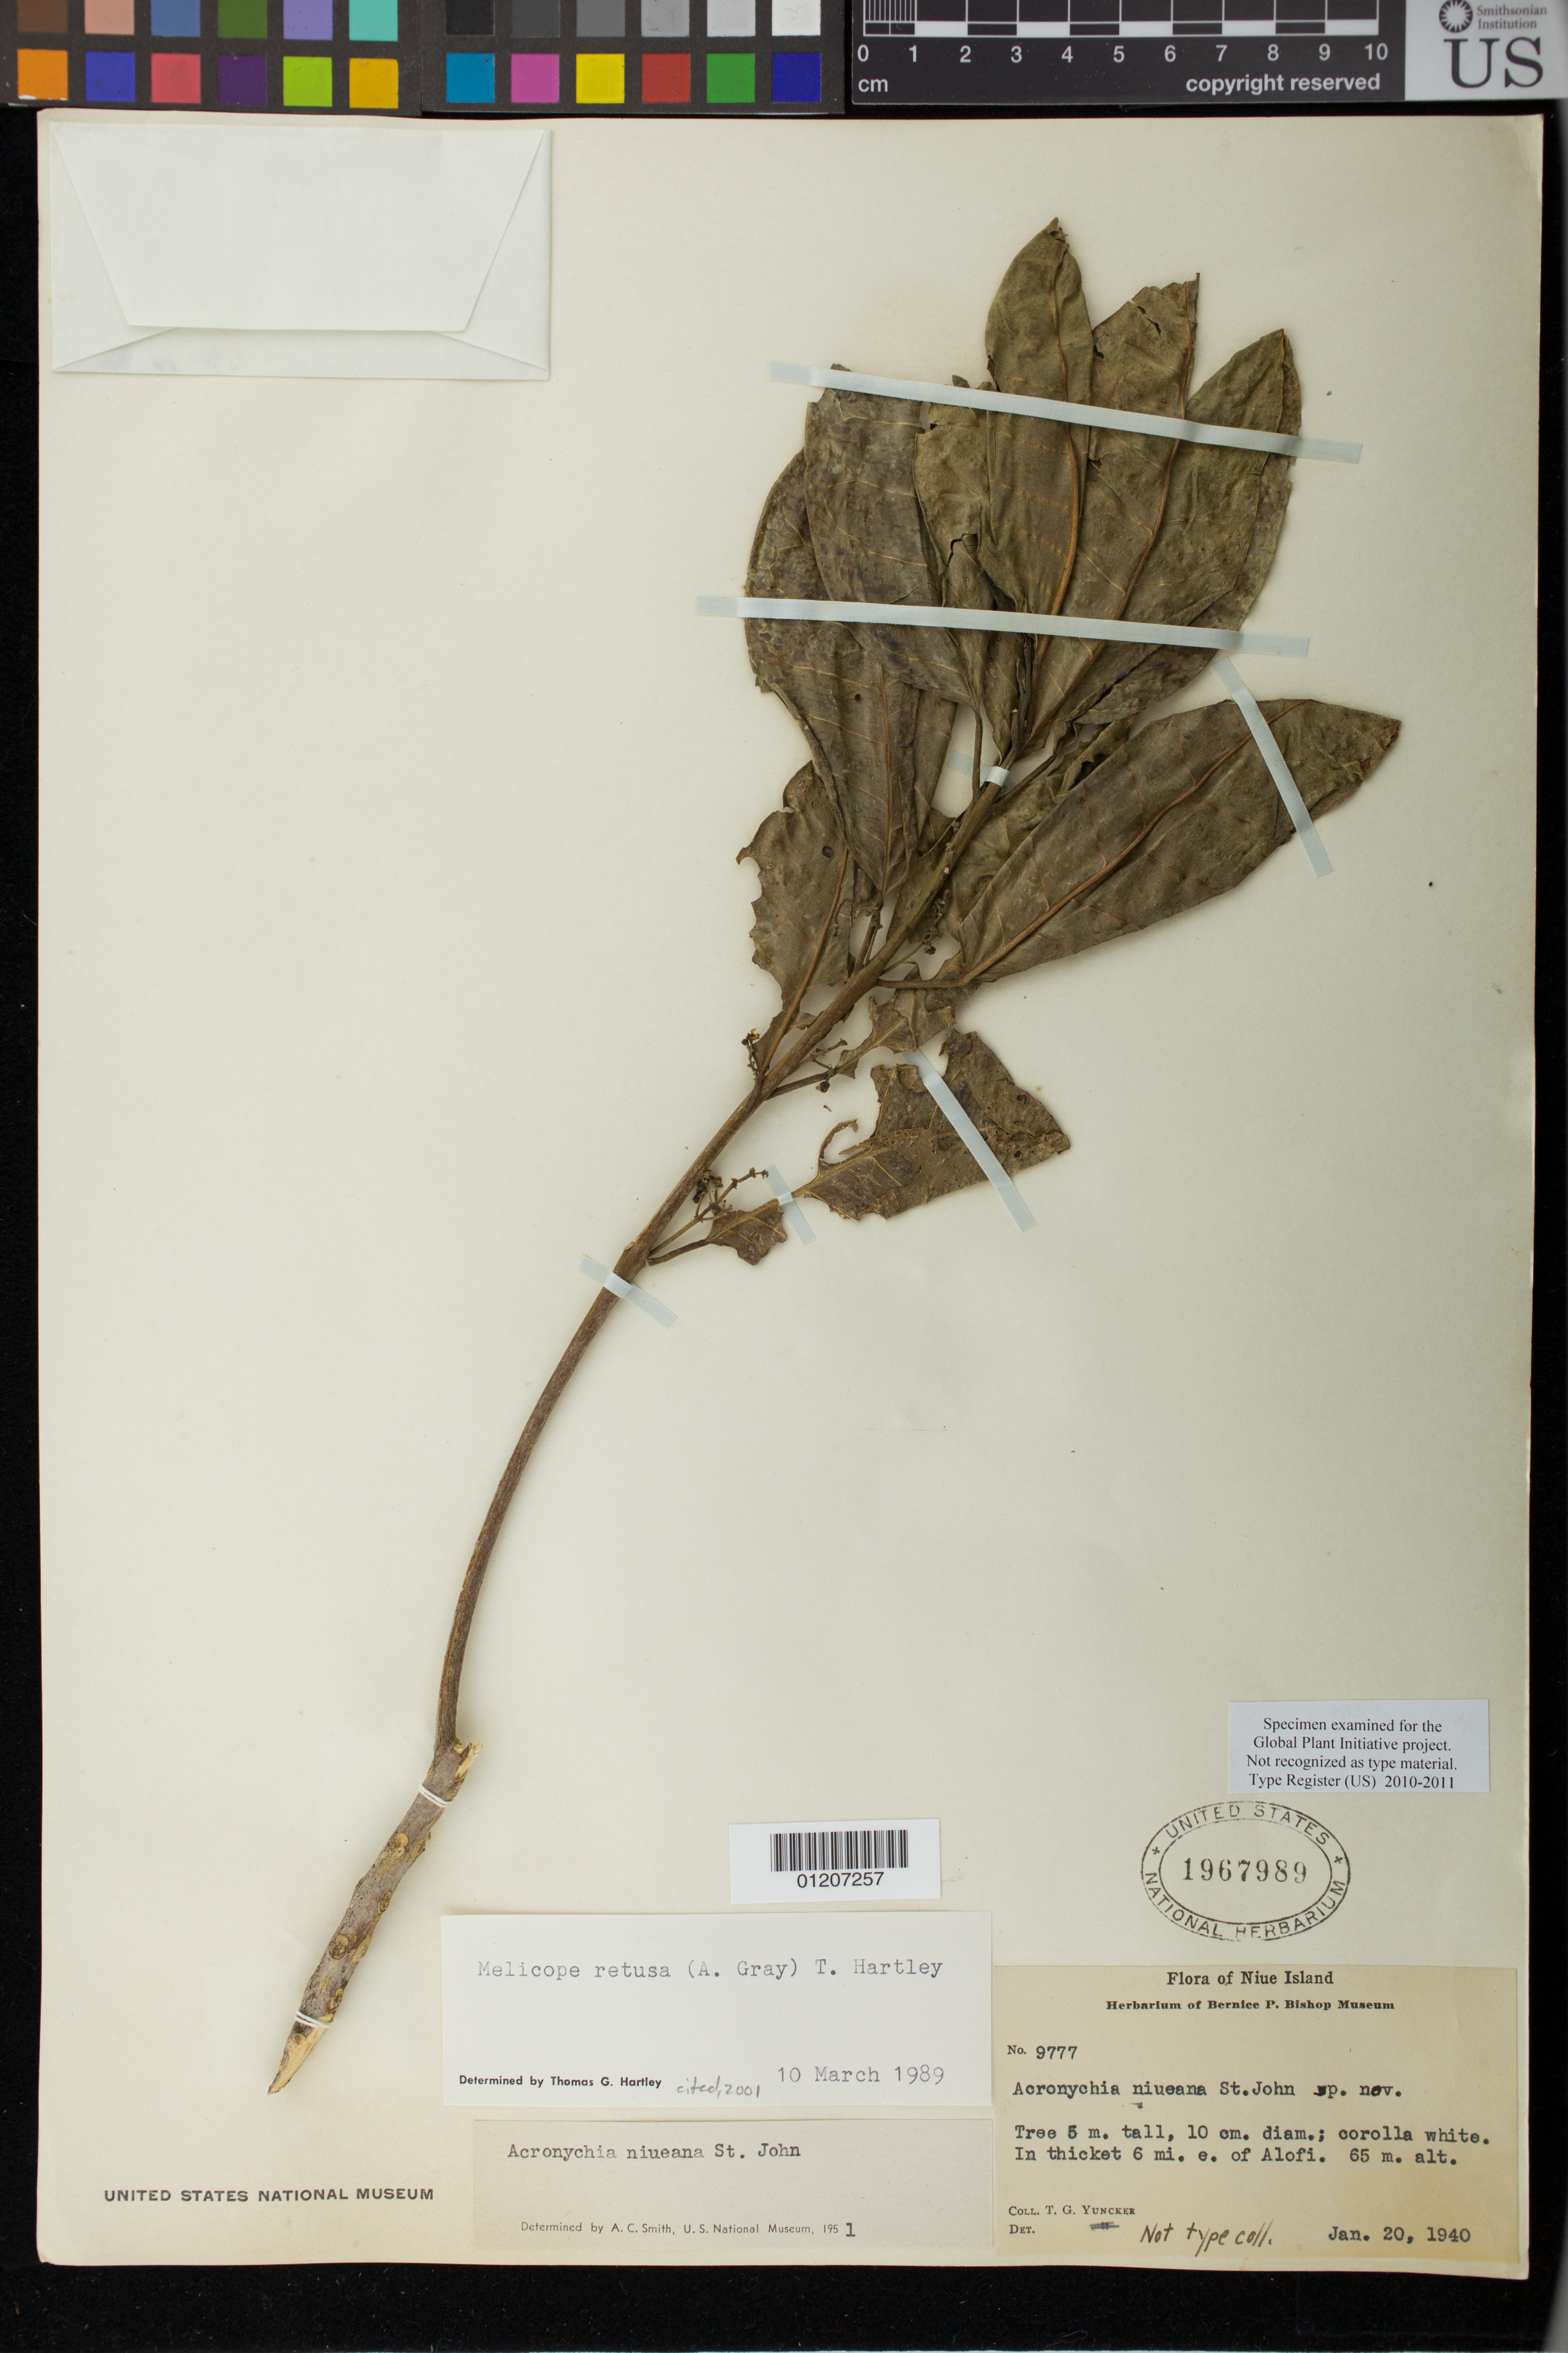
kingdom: Plantae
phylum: Tracheophyta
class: Magnoliopsida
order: Sapindales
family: Rutaceae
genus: Melicope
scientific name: Melicope retusa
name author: (A. Gray) T.G. Hartley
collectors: T. G. Yuncker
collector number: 9777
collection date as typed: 20 Jan 1940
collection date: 1940-01-20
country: Niue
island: Niue I.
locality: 6 mi. E of Alofi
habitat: In thicket.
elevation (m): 65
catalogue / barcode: US 1967989